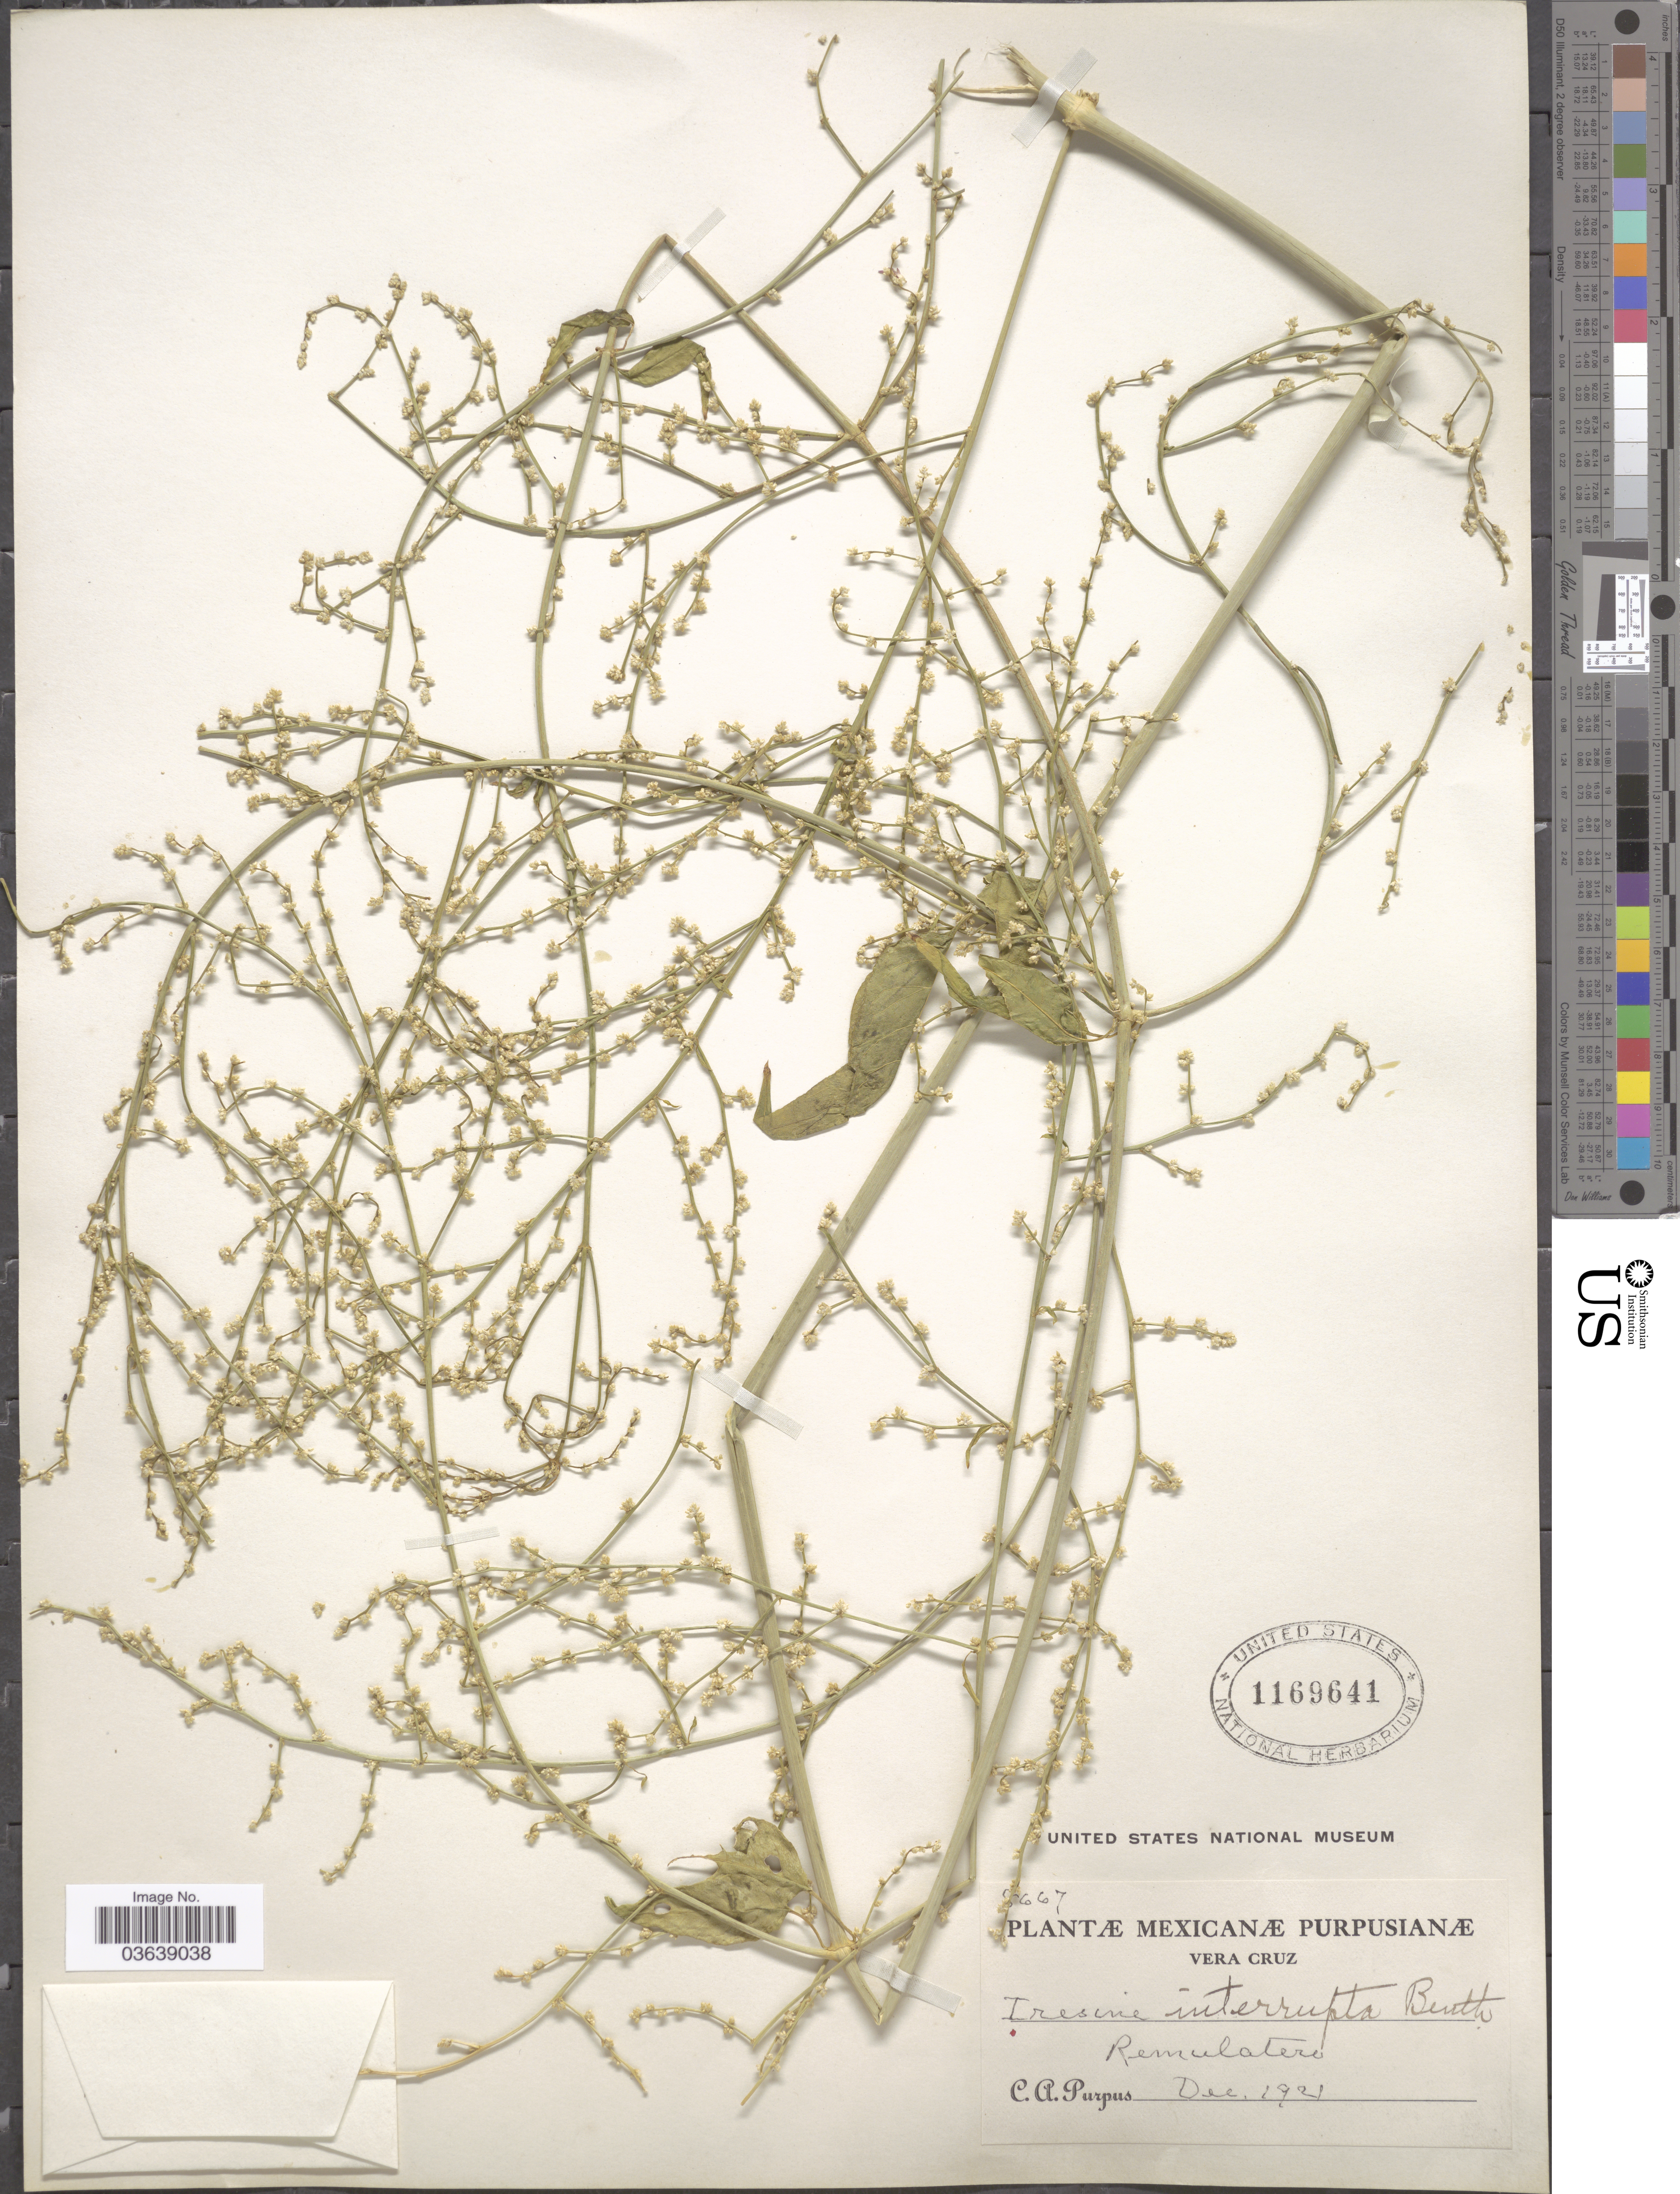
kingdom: Plantae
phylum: Tracheophyta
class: Magnoliopsida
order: Caryophyllales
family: Amaranthaceae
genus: Iresine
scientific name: Iresine interrupta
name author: Benth.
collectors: C. A. Purpus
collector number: !667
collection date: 1921-12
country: Mexico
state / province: Veracruz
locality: Vera Cruz. Remulatero.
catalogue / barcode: US 1169641